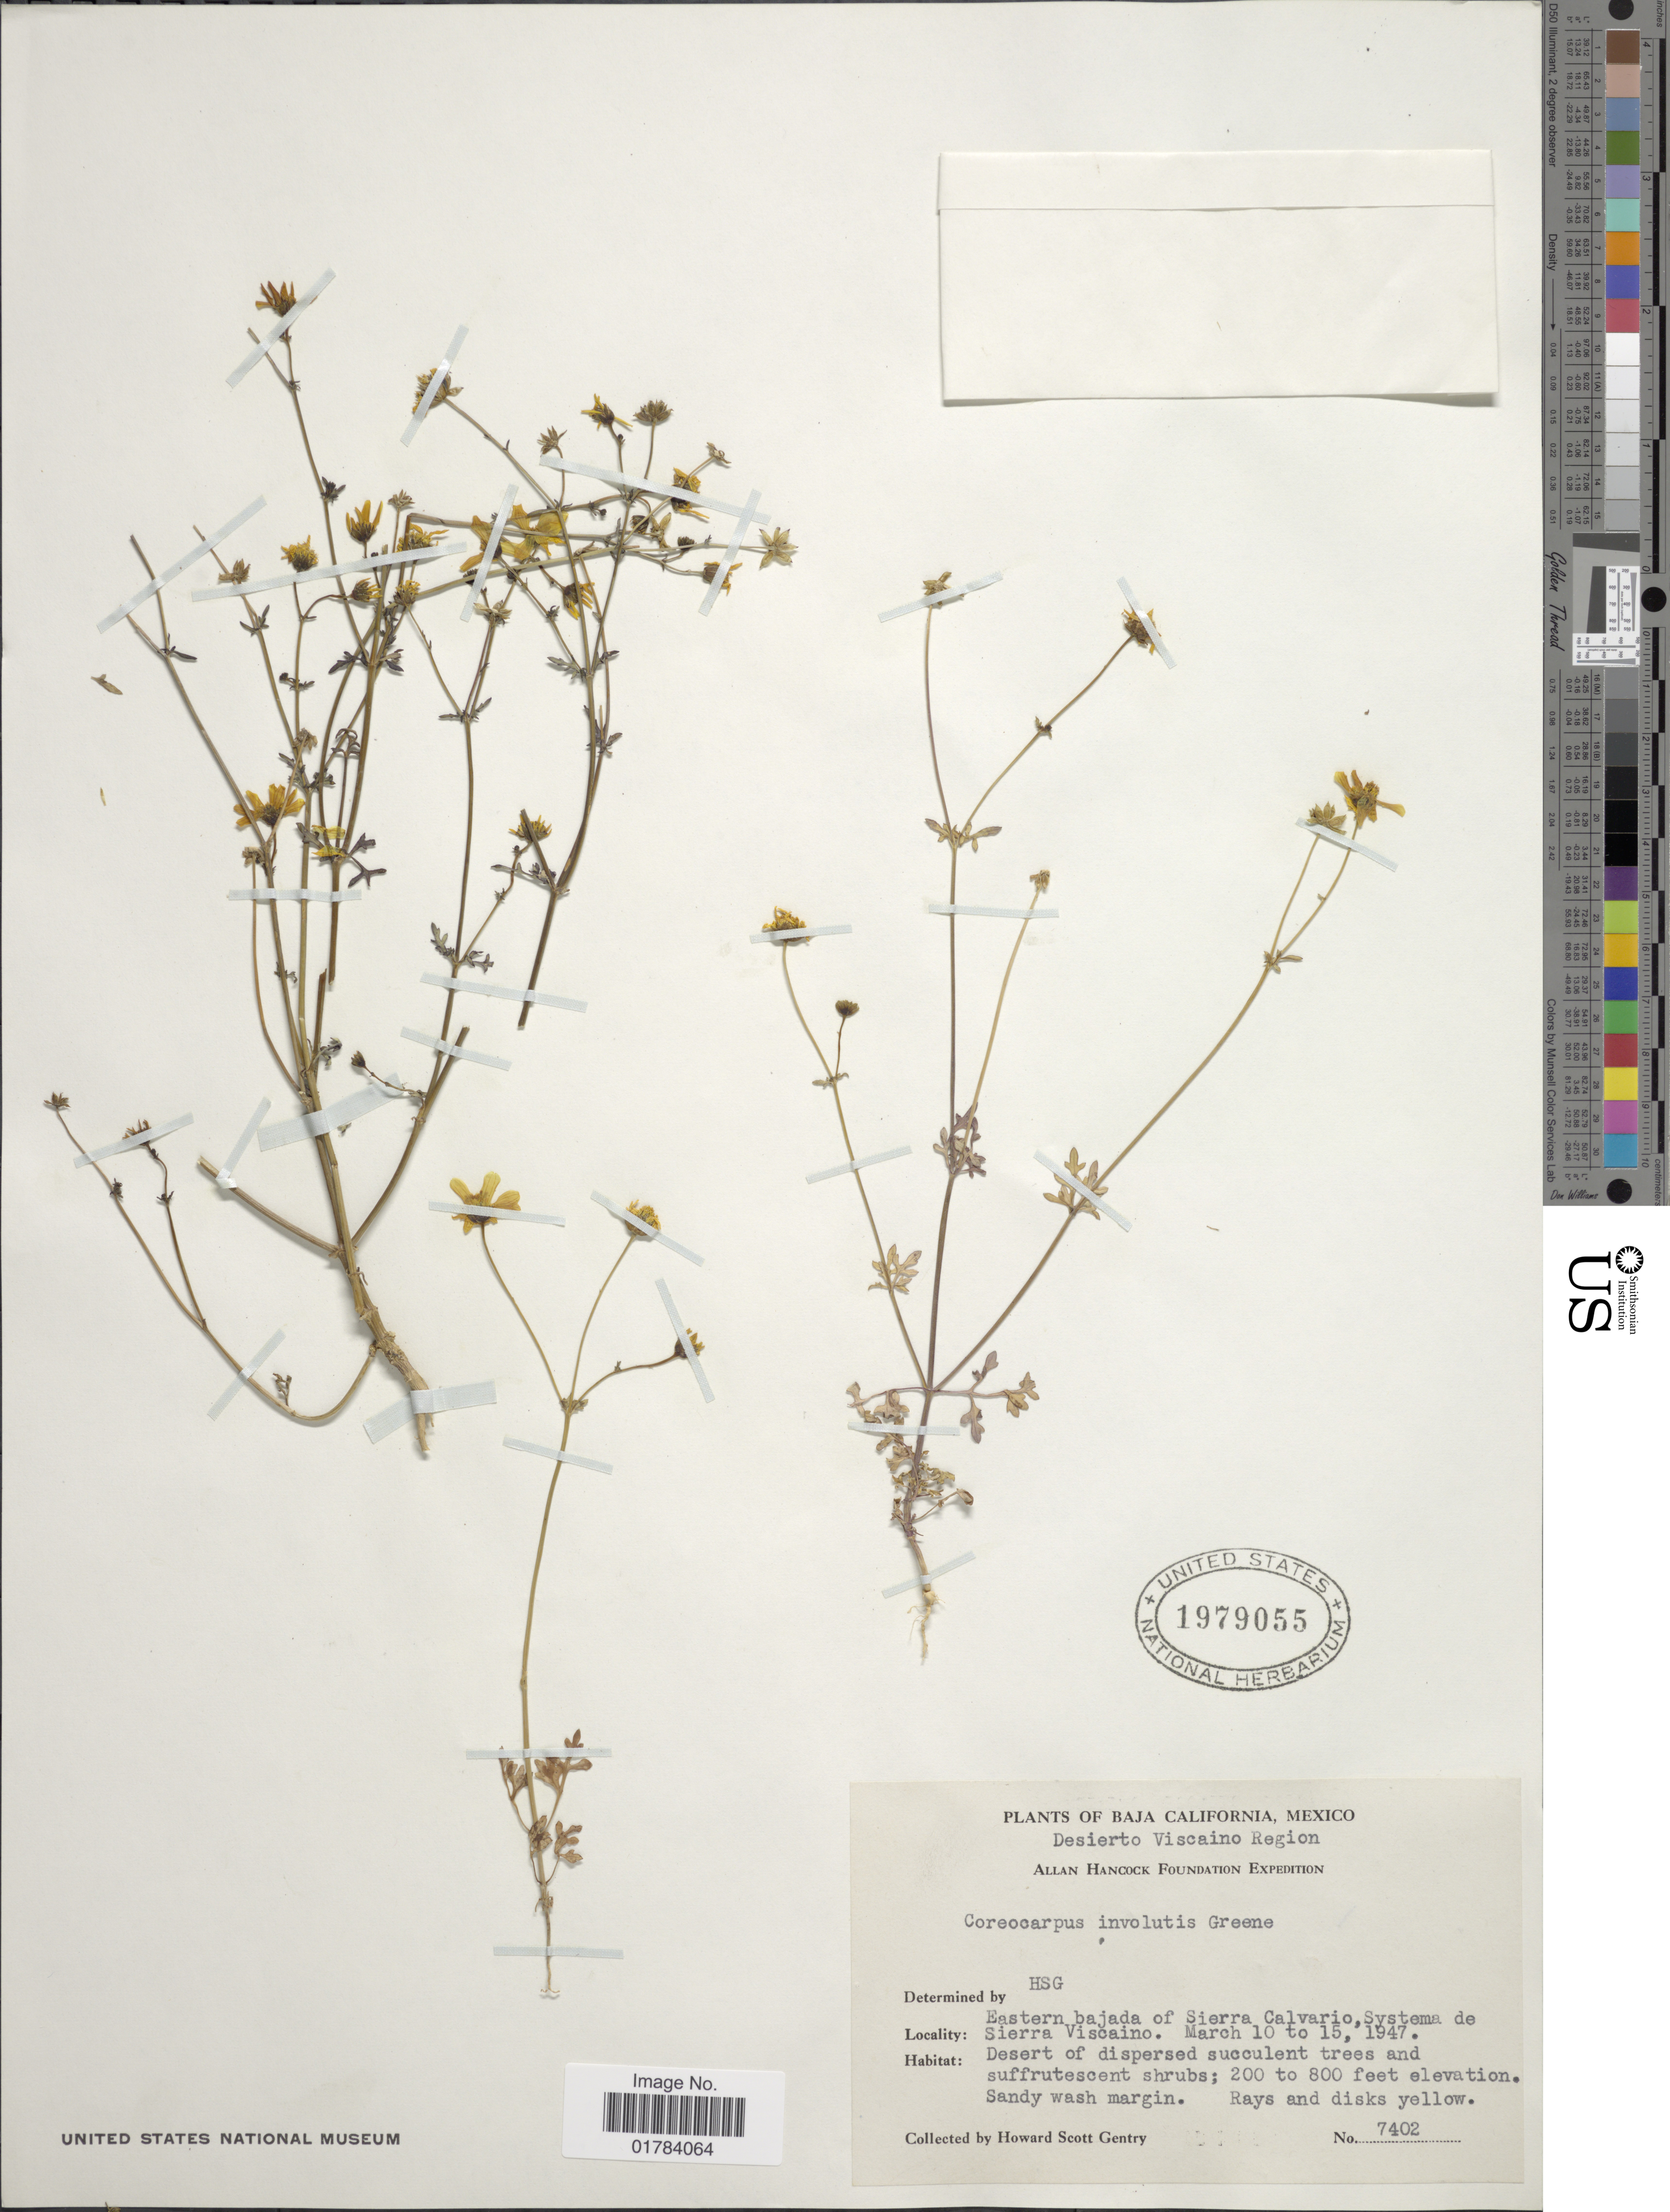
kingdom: Plantae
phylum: Tracheophyta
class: Magnoliopsida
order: Asterales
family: Asteraceae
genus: Coreocarpus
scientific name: Coreocarpus involutus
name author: Greene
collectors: H. S. Gentry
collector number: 7402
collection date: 1947-03-10/1947-03-15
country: Mexico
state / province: Baja California Sur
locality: Desierto Viscaino Region, Eastern bajada of Sierra Calvario, Systema de Sierra Viscaino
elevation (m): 61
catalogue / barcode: US 1979055